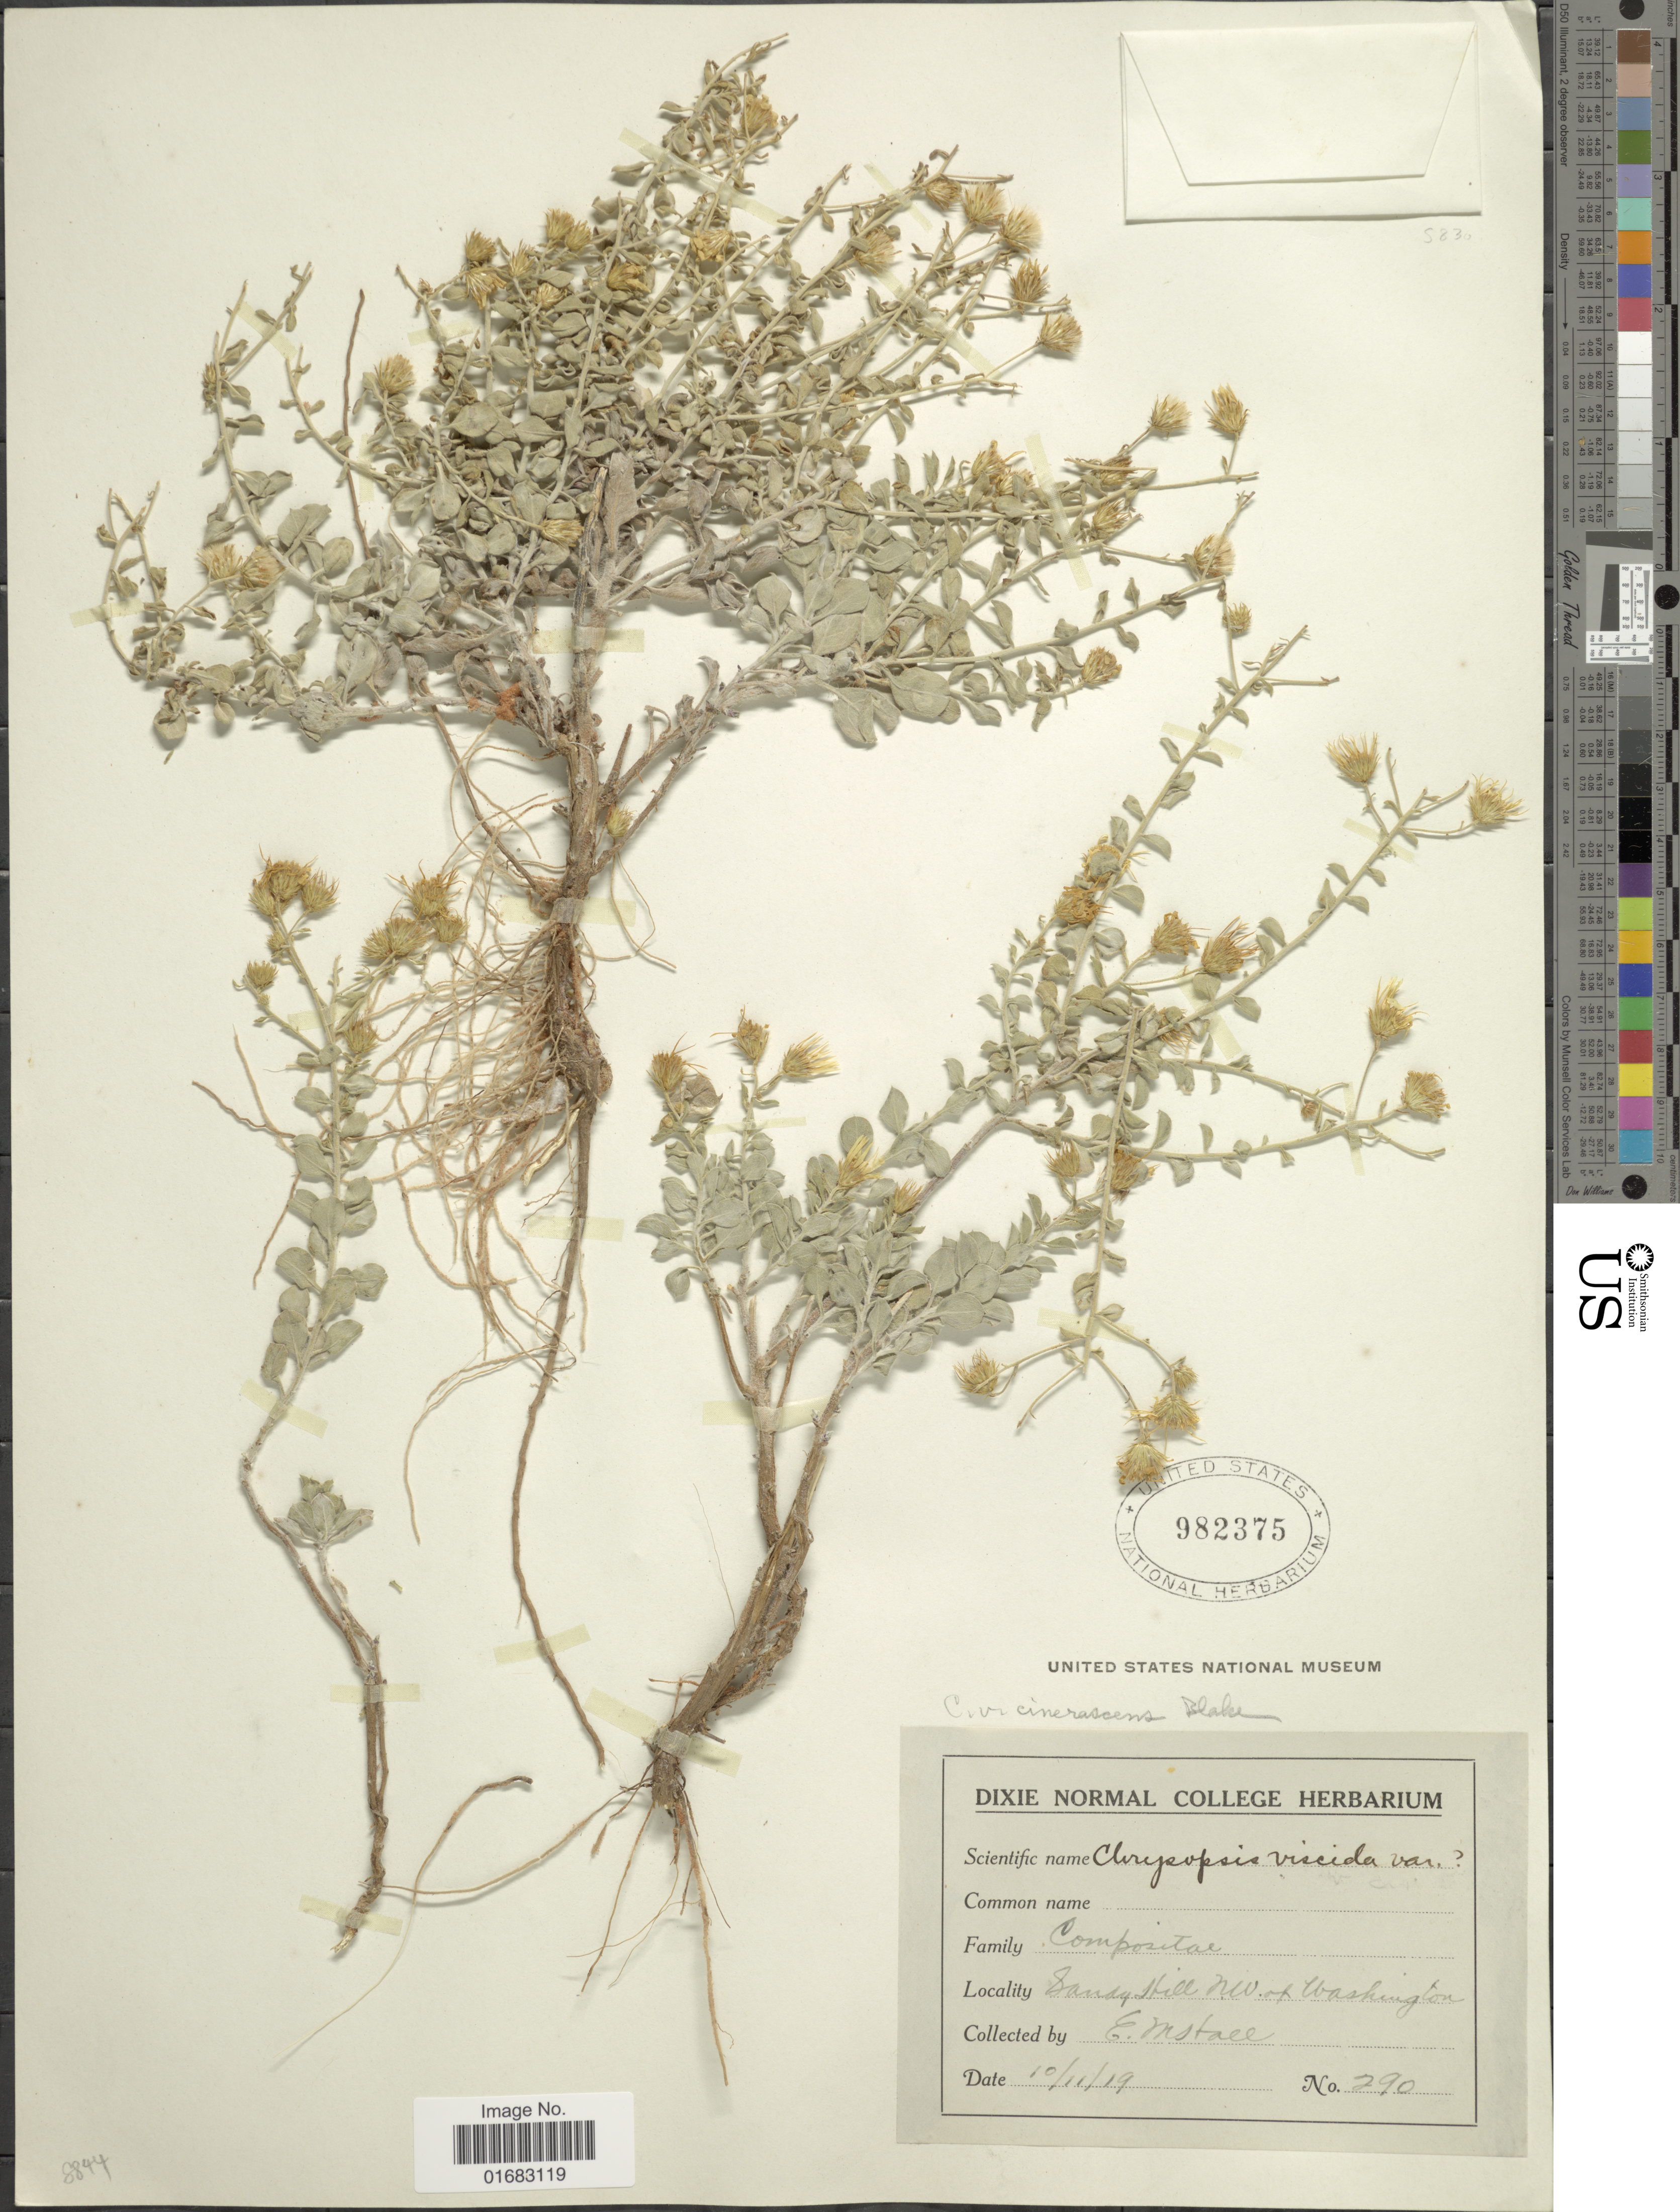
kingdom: Plantae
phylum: Tracheophyta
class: Magnoliopsida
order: Asterales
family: Asteraceae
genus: Heterotheca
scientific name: Heterotheca viscida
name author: (A. Gray) V.L. Harms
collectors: E. Hall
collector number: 290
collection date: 1919-10-11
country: United States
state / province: Utah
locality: Sandy Hill, NW of Washington [Utah?]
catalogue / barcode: US 982375